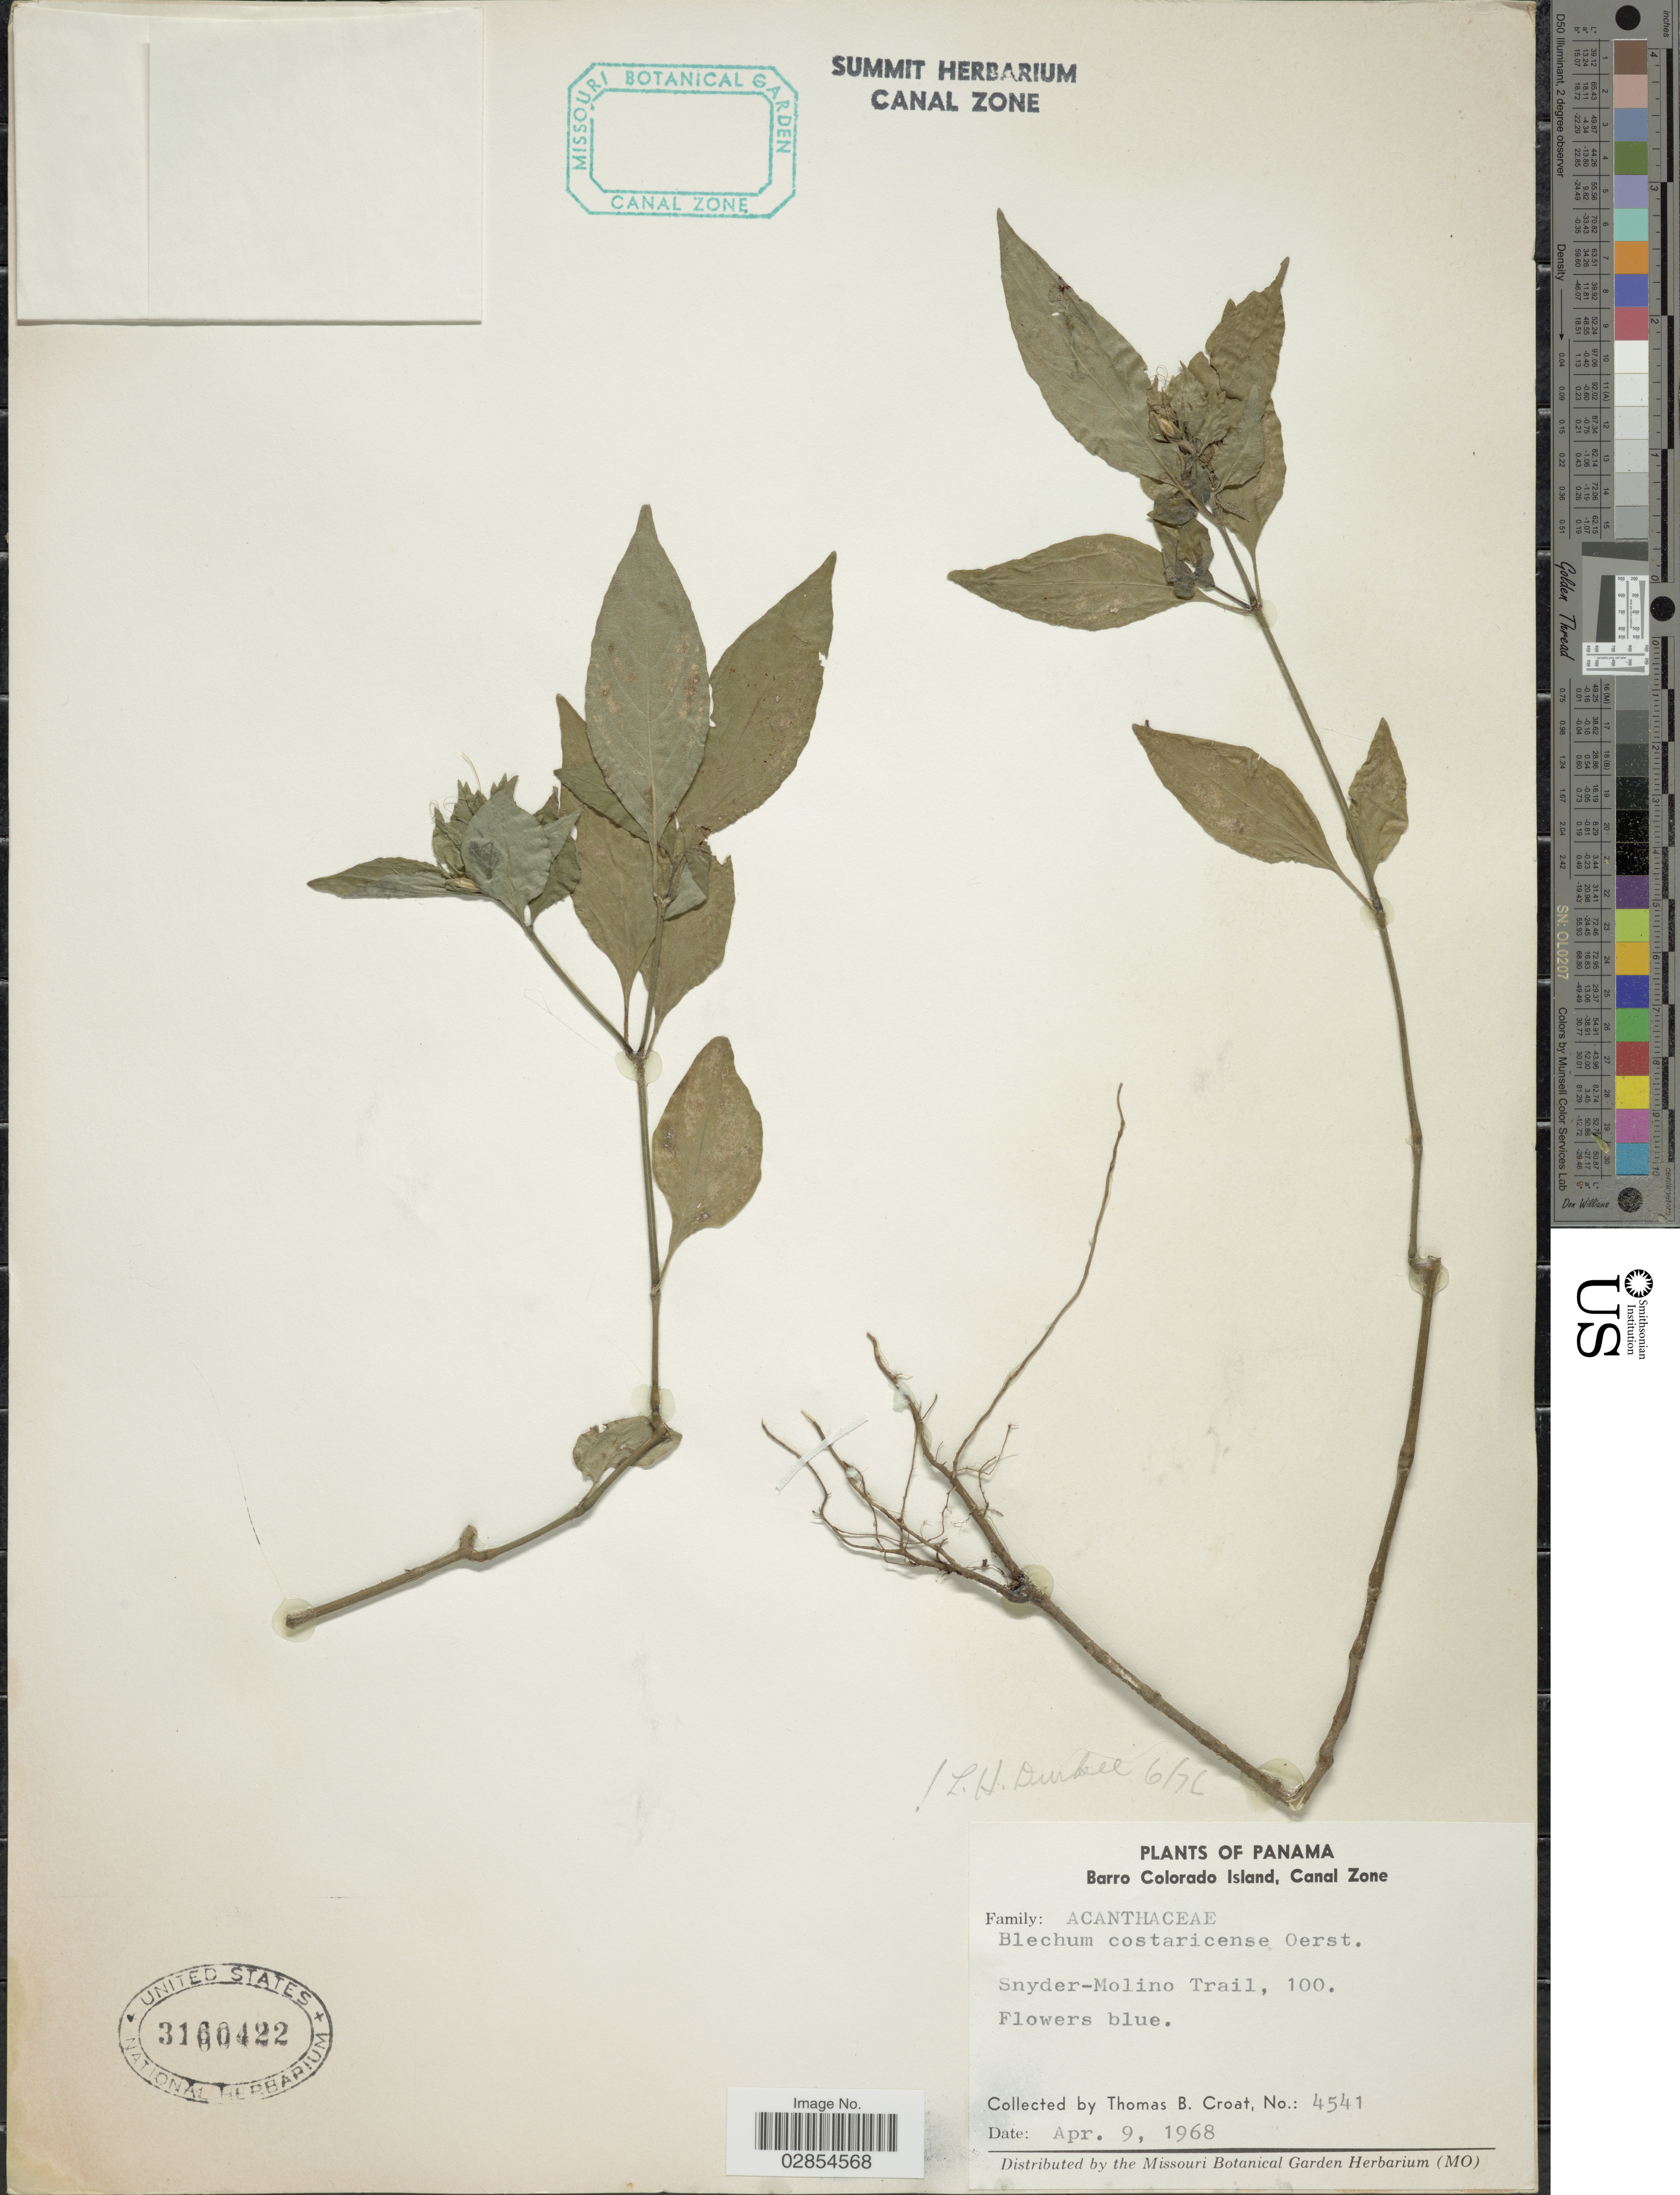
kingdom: Plantae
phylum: Tracheophyta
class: Magnoliopsida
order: Lamiales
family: Acanthaceae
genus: Blechum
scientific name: Blechum costaricense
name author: Oerst.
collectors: T. B. Croat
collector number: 4541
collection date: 1968-04-09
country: Panama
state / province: Panamá Oeste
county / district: Canal Zone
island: Barro Colorado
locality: Barro Colorado Island, Canal Zone. Snyder-Molino Trail.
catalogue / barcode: US 3160422